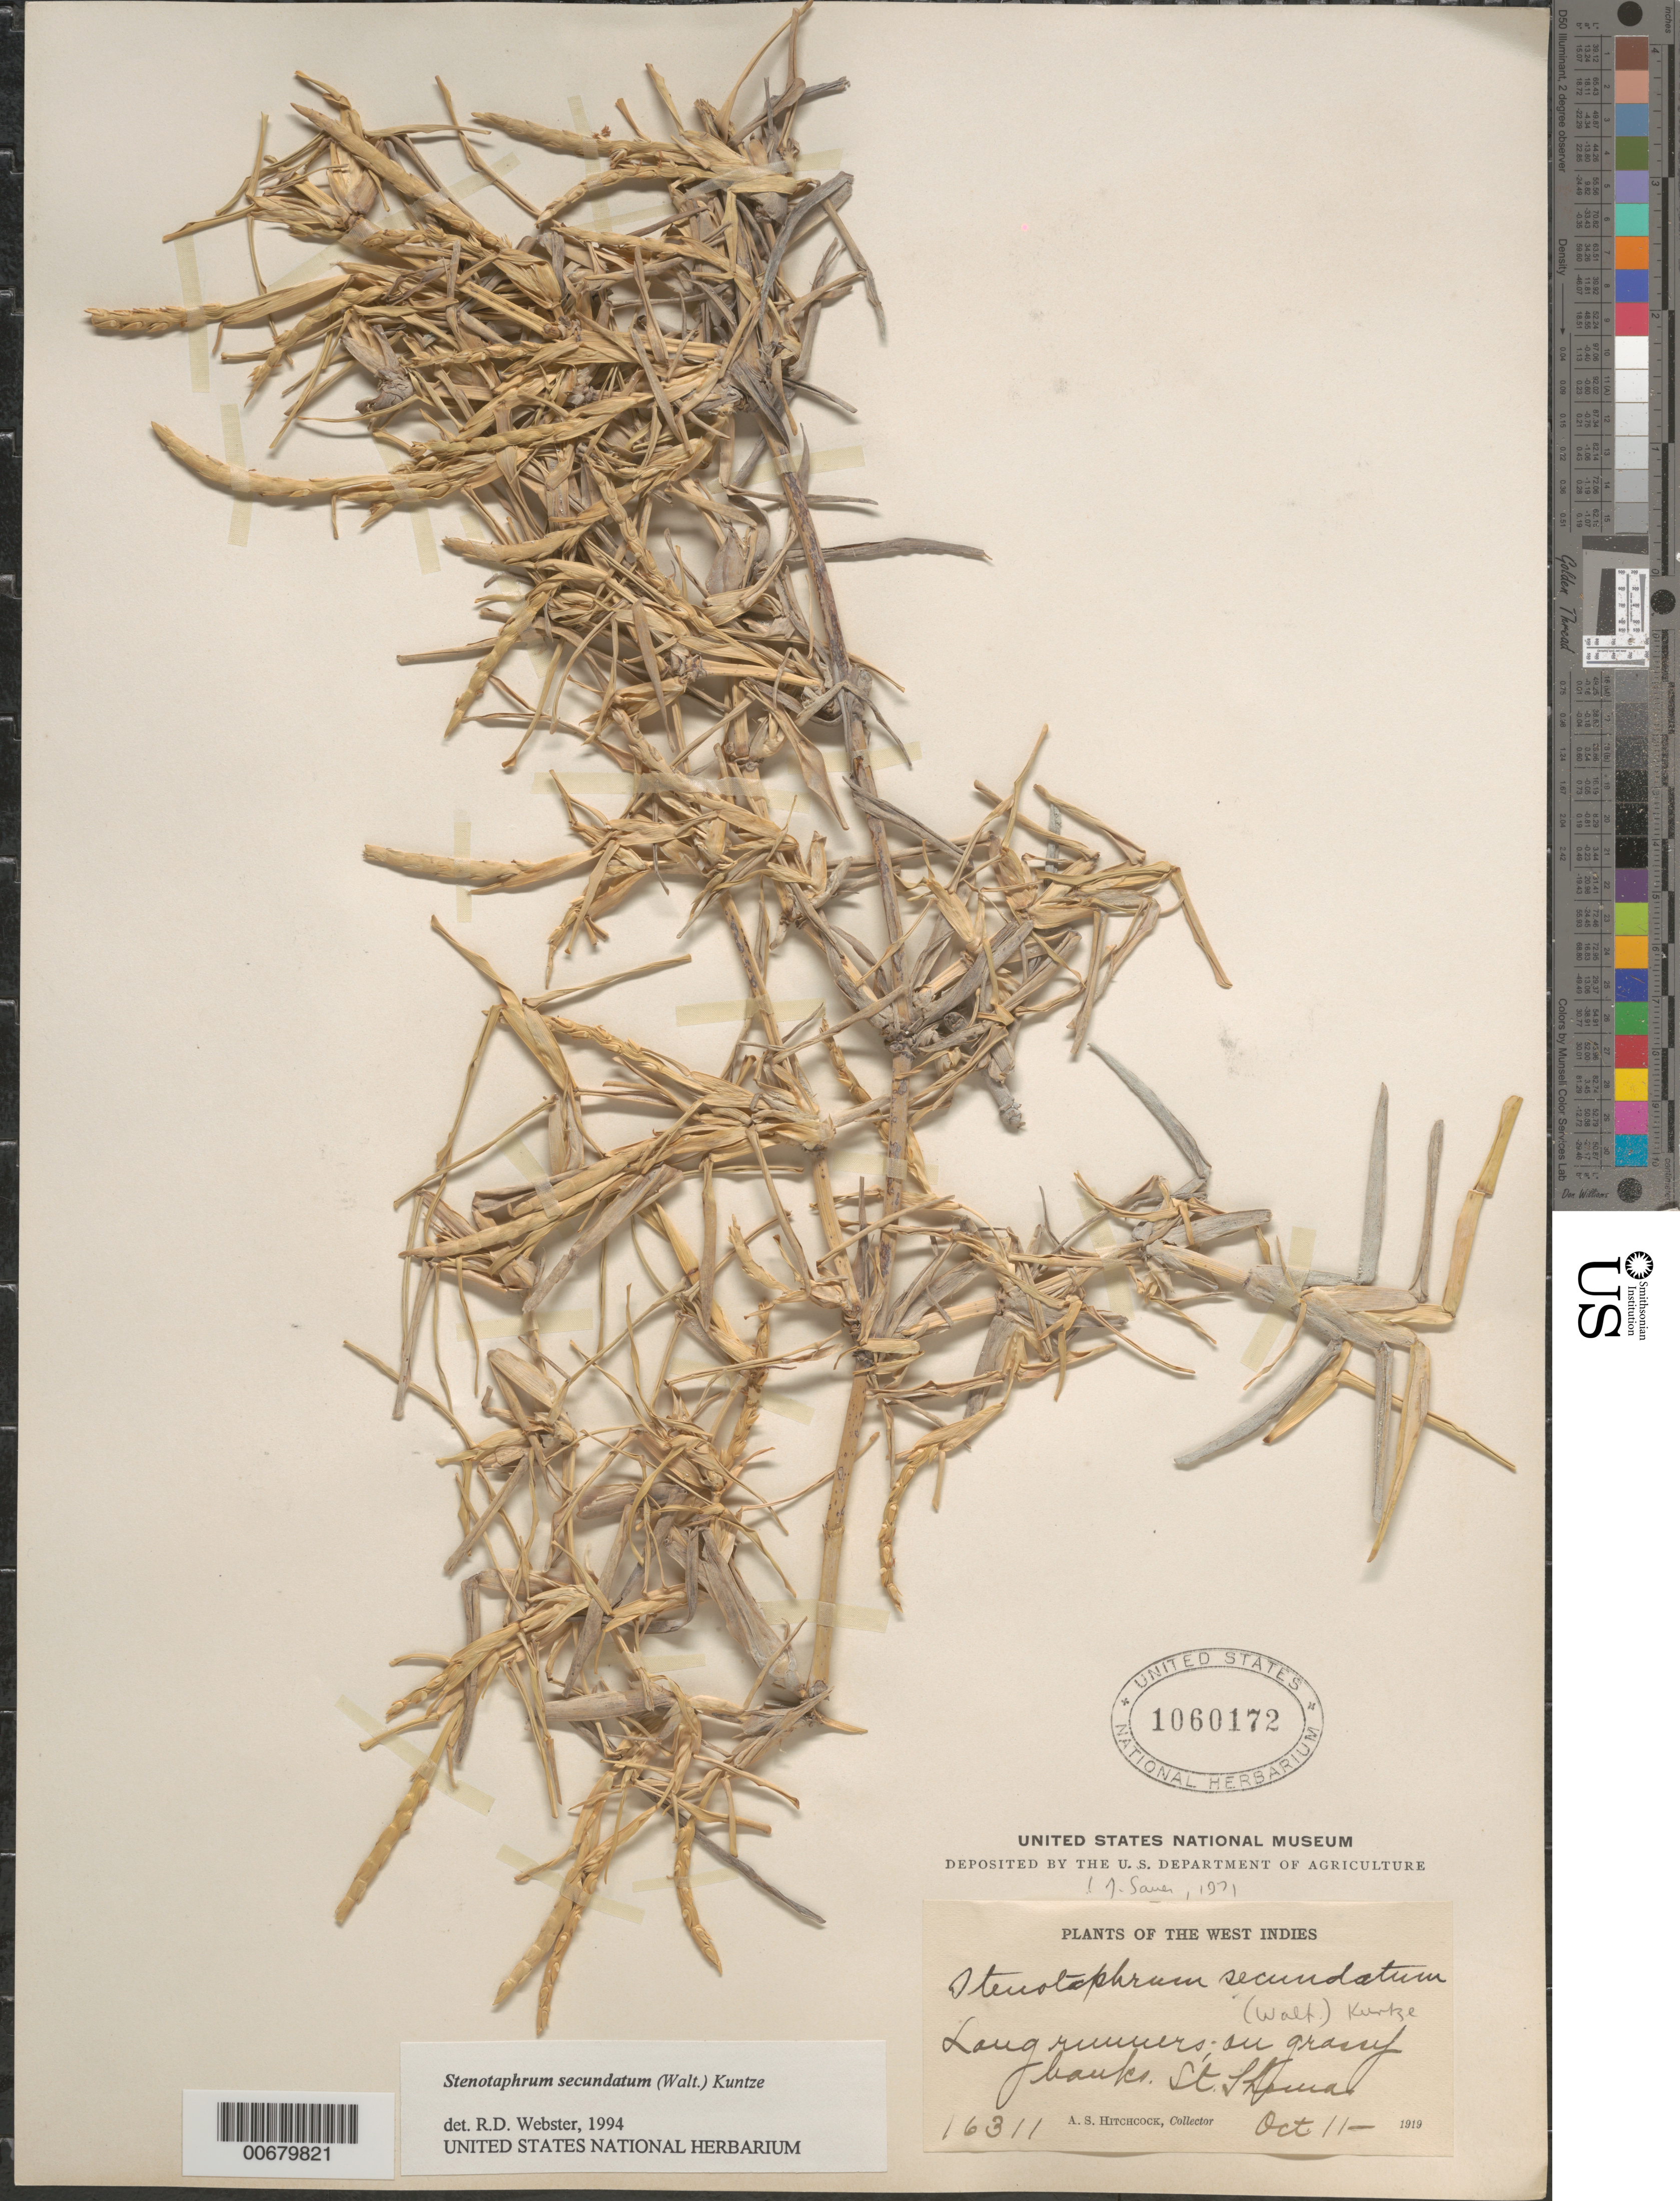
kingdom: Plantae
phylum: Tracheophyta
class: Liliopsida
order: Poales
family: Poaceae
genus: Stenotaphrum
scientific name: Stenotaphrum secundatum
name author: (Walter) Kuntze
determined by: Webster, Robert D.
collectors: A. S. Hitchcock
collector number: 16311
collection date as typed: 11 Oct 1919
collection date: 1919-10-11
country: U.S. Virgin Islands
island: St. Thomas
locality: St. Thomas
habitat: Grassy banks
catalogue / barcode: US 1060172